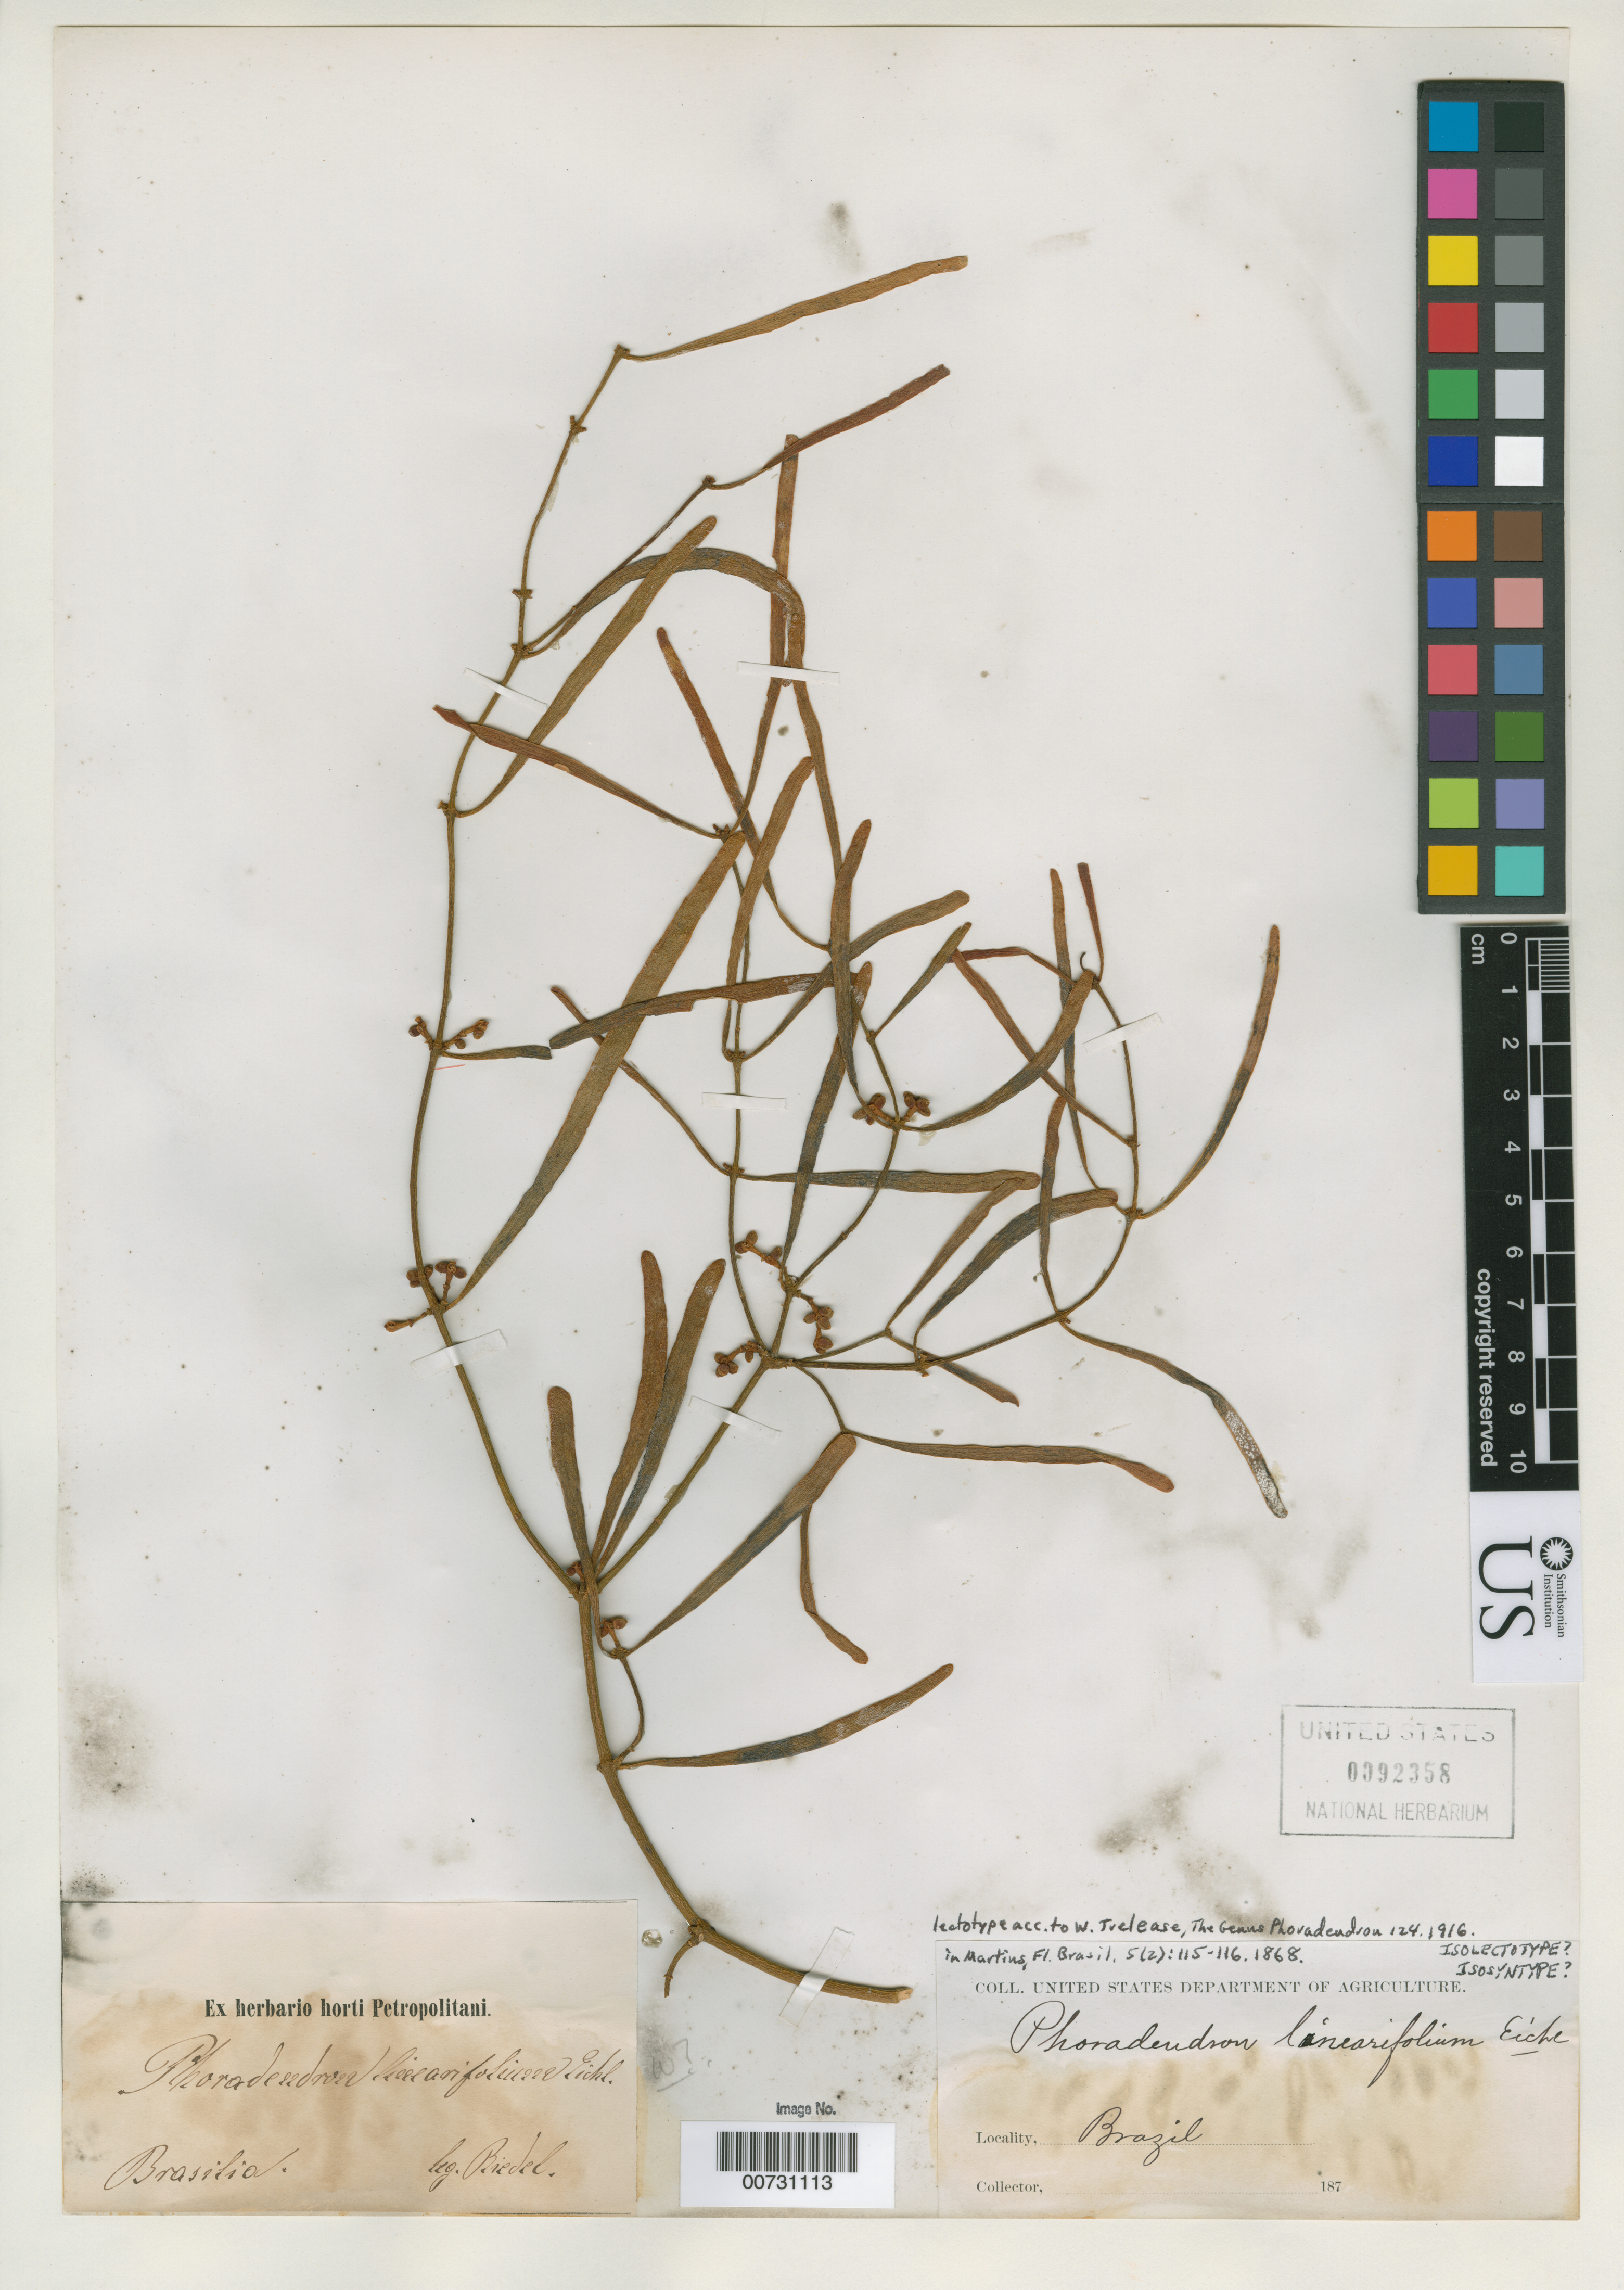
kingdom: Plantae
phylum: Tracheophyta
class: Magnoliopsida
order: Santalales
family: Viscaceae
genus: Phoradendron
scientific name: Phoradendron linearifolium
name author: Eichler in Mart.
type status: Possible Isolectotype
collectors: L. Riedel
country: Brazil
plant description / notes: Cited 2003 by Kuijt, Syst. Bot. Monogr. 66; Specimen lacks any data to definitively associate it with type collection.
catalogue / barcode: US 92358